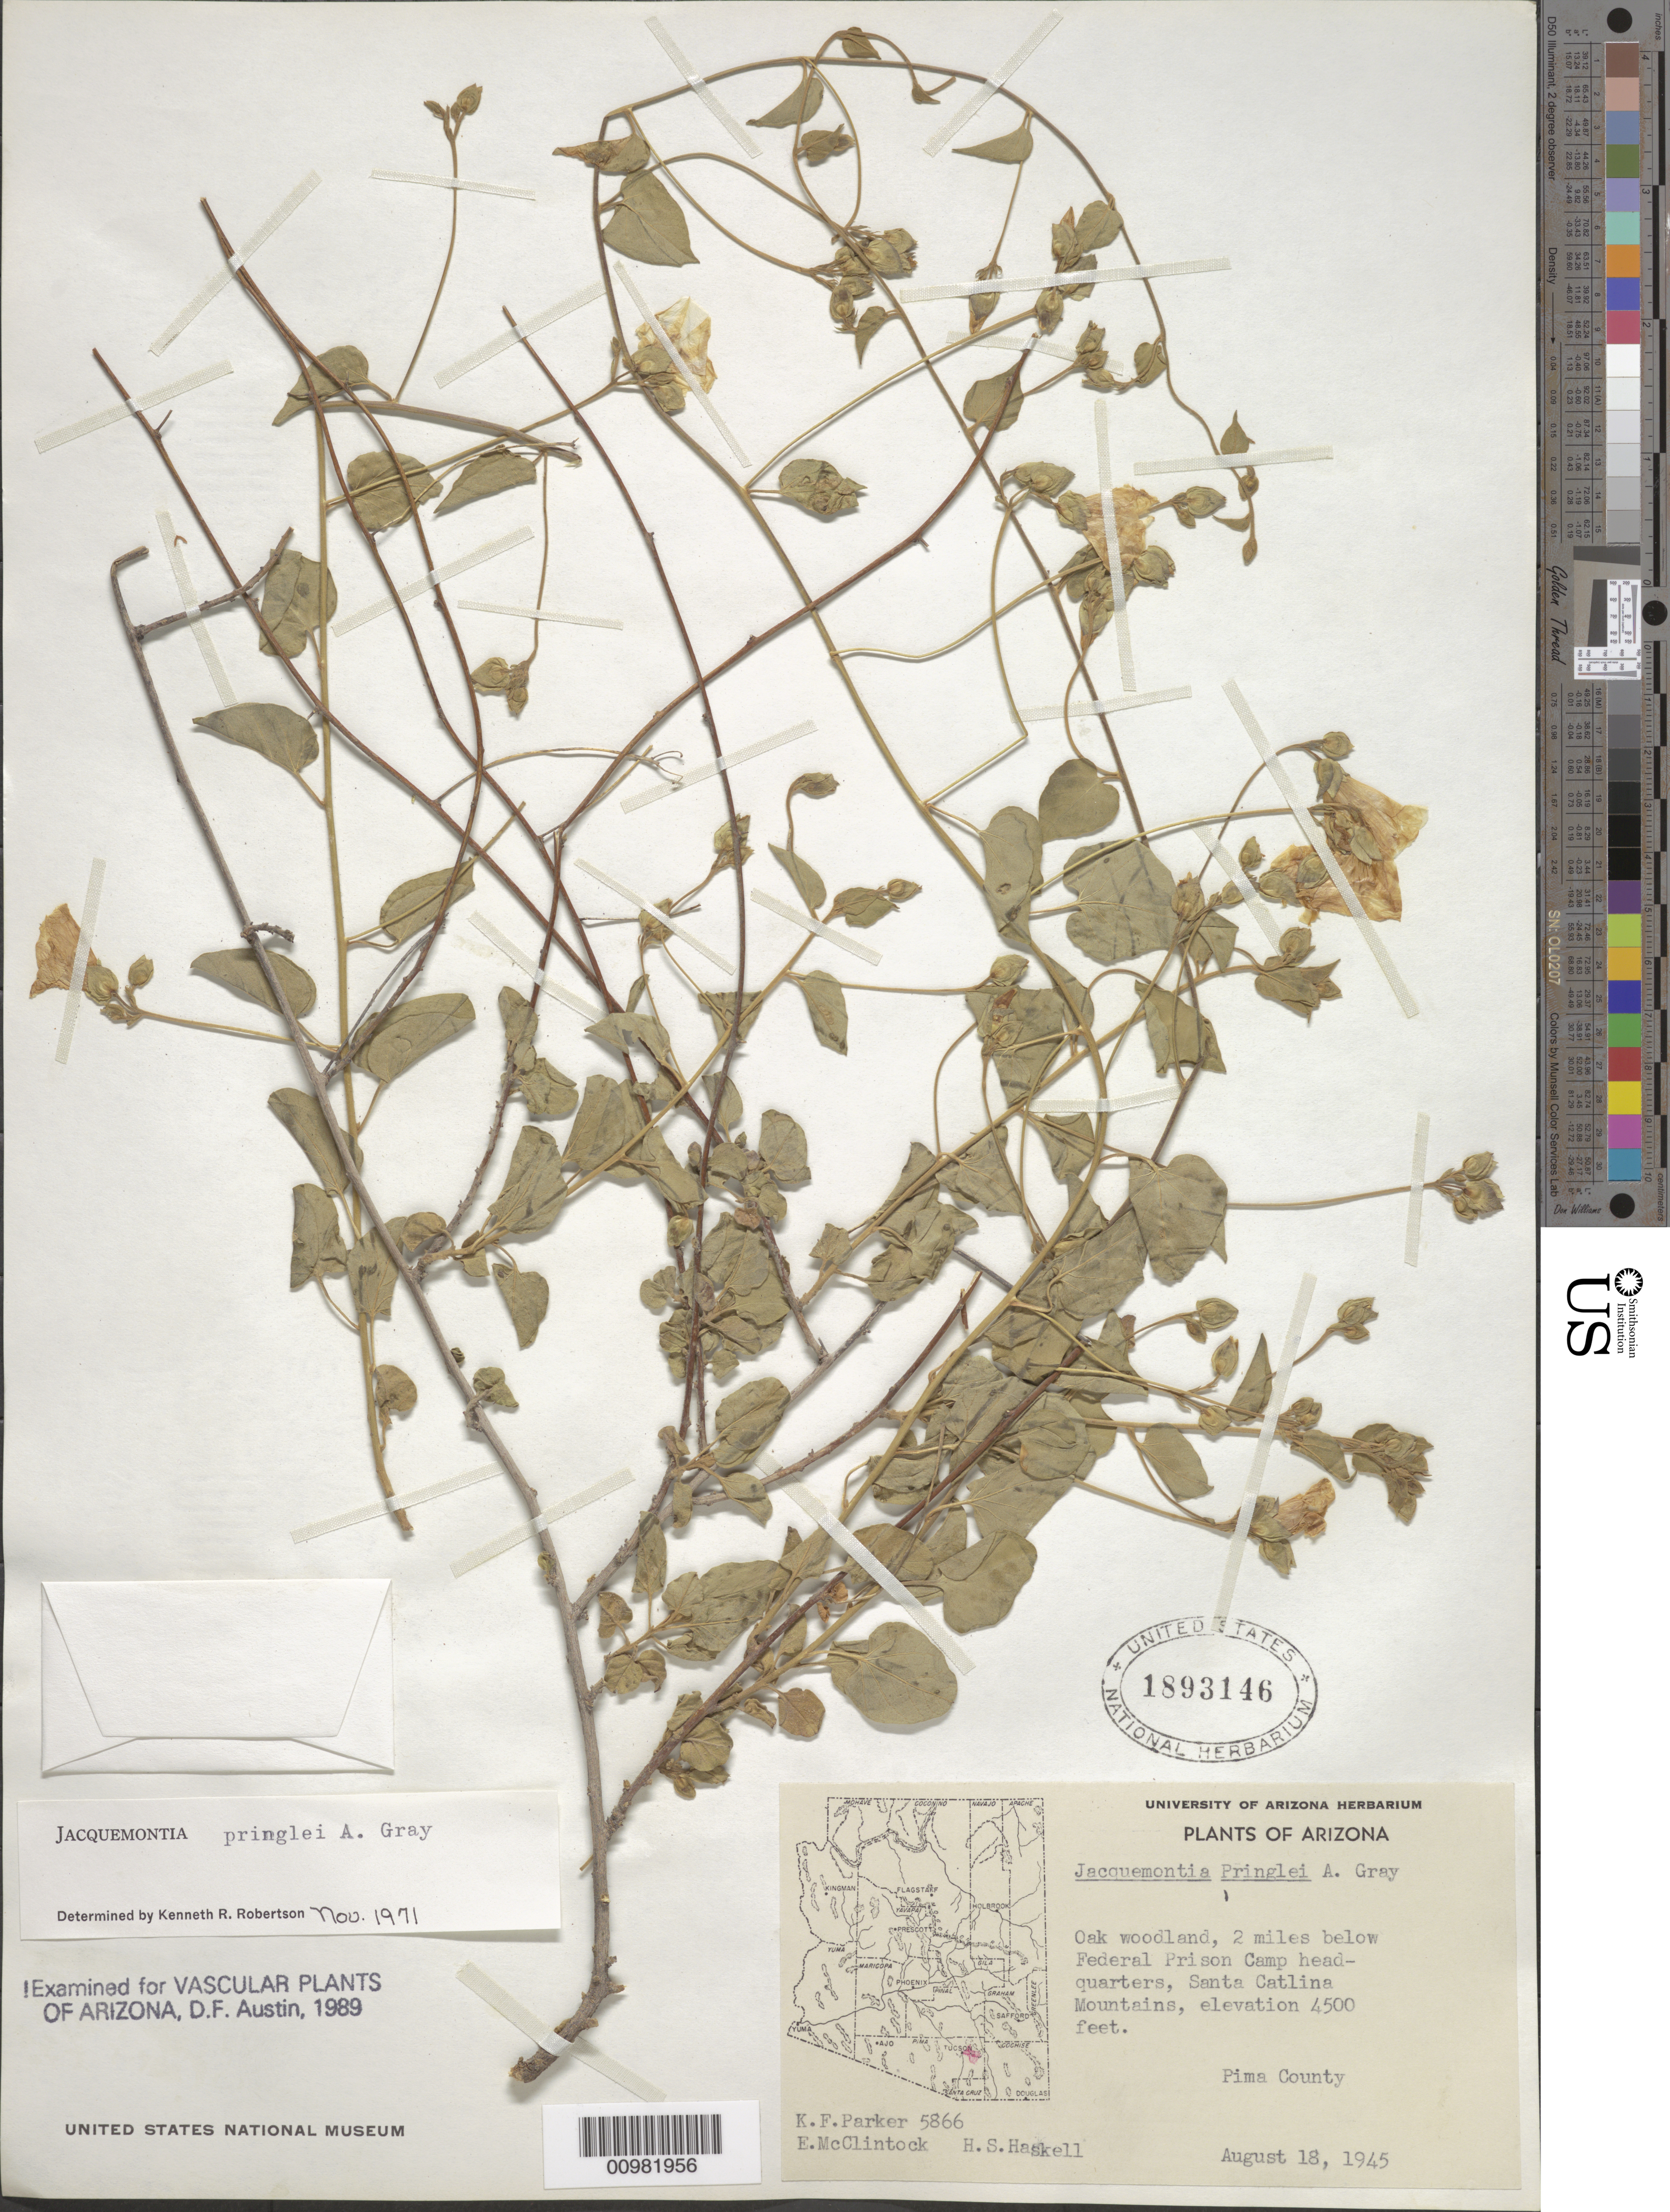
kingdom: Plantae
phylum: Tracheophyta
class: Magnoliopsida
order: Solanales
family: Convolvulaceae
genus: Jacquemontia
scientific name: Jacquemontia pringlei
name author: A. Gray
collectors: K. F. Parker & E. McClintock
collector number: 5866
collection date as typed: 18 Aug 1945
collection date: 1945-08-18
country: United States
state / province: Arizona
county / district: Pima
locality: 2 mi. below Federal Prison Camp headquarters; Santa Catalina Mts.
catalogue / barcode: US 1893146